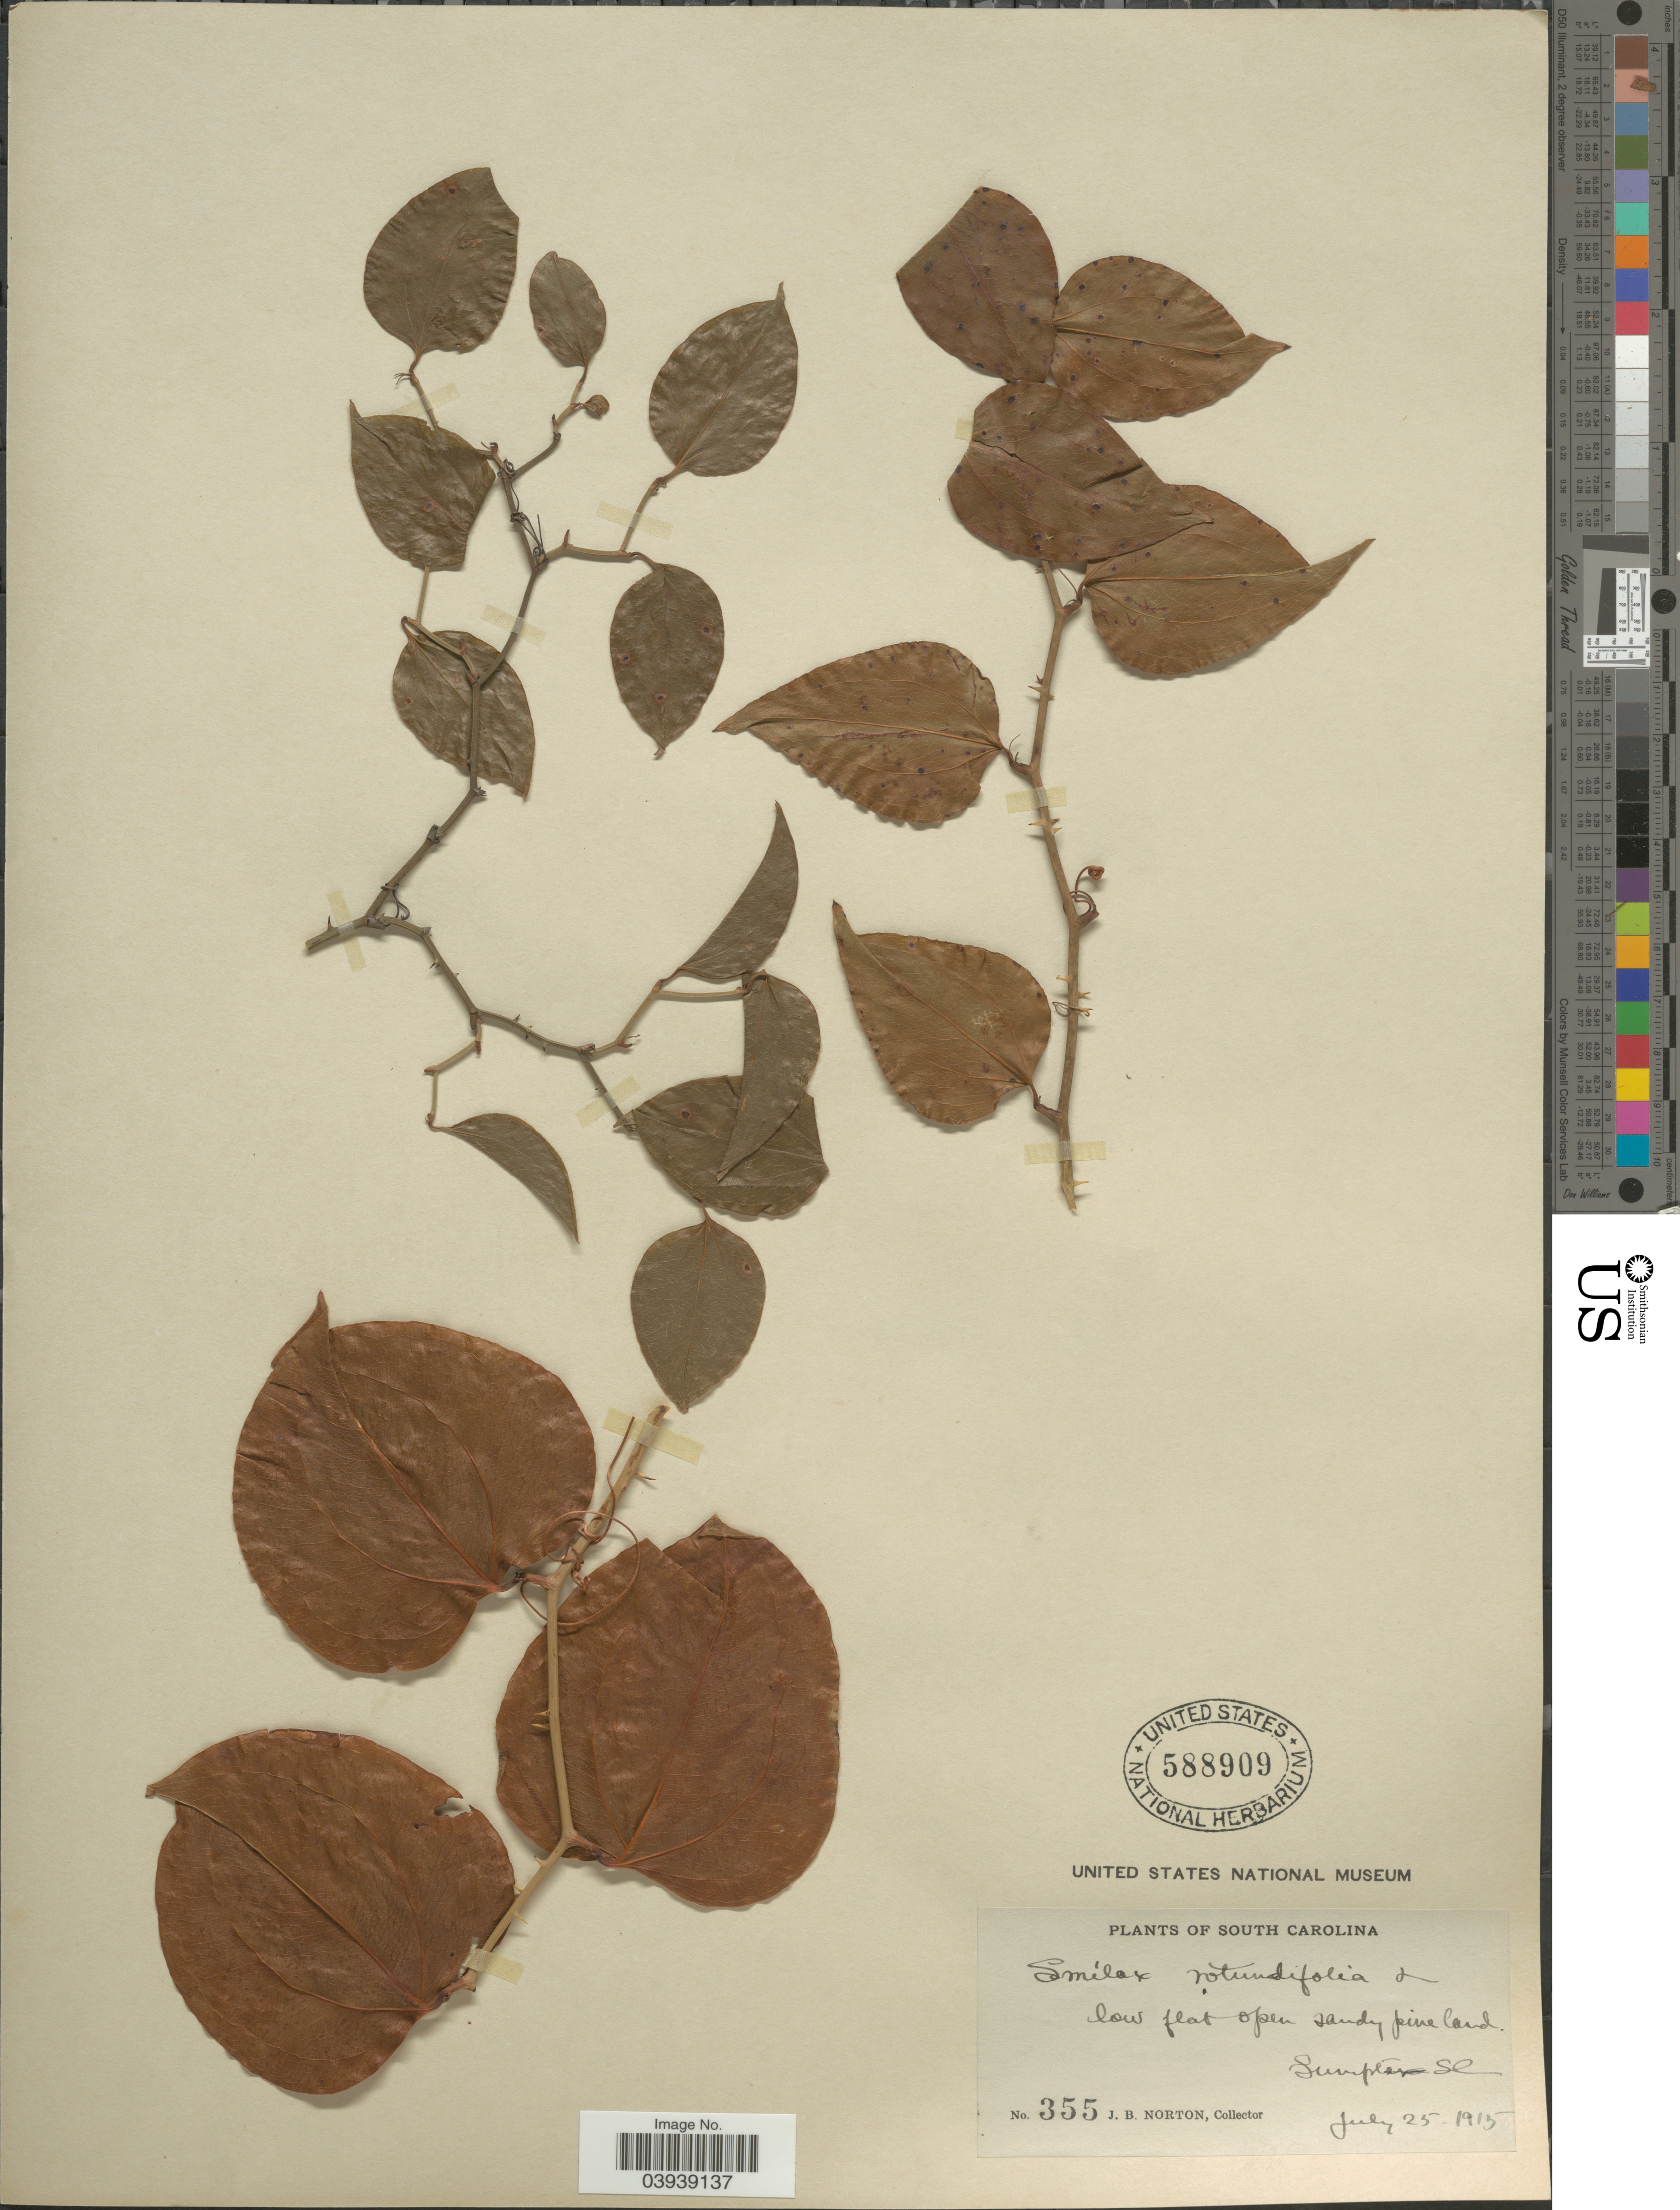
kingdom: Plantae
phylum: Tracheophyta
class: Liliopsida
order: Liliales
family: Smilacaceae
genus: Smilax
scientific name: Smilax rotundifolia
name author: L.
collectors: J. B. Norton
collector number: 355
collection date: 1915-07-25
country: United States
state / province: South Carolina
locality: Low flat open sandy pine land. Sumpter.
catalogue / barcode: US 588909